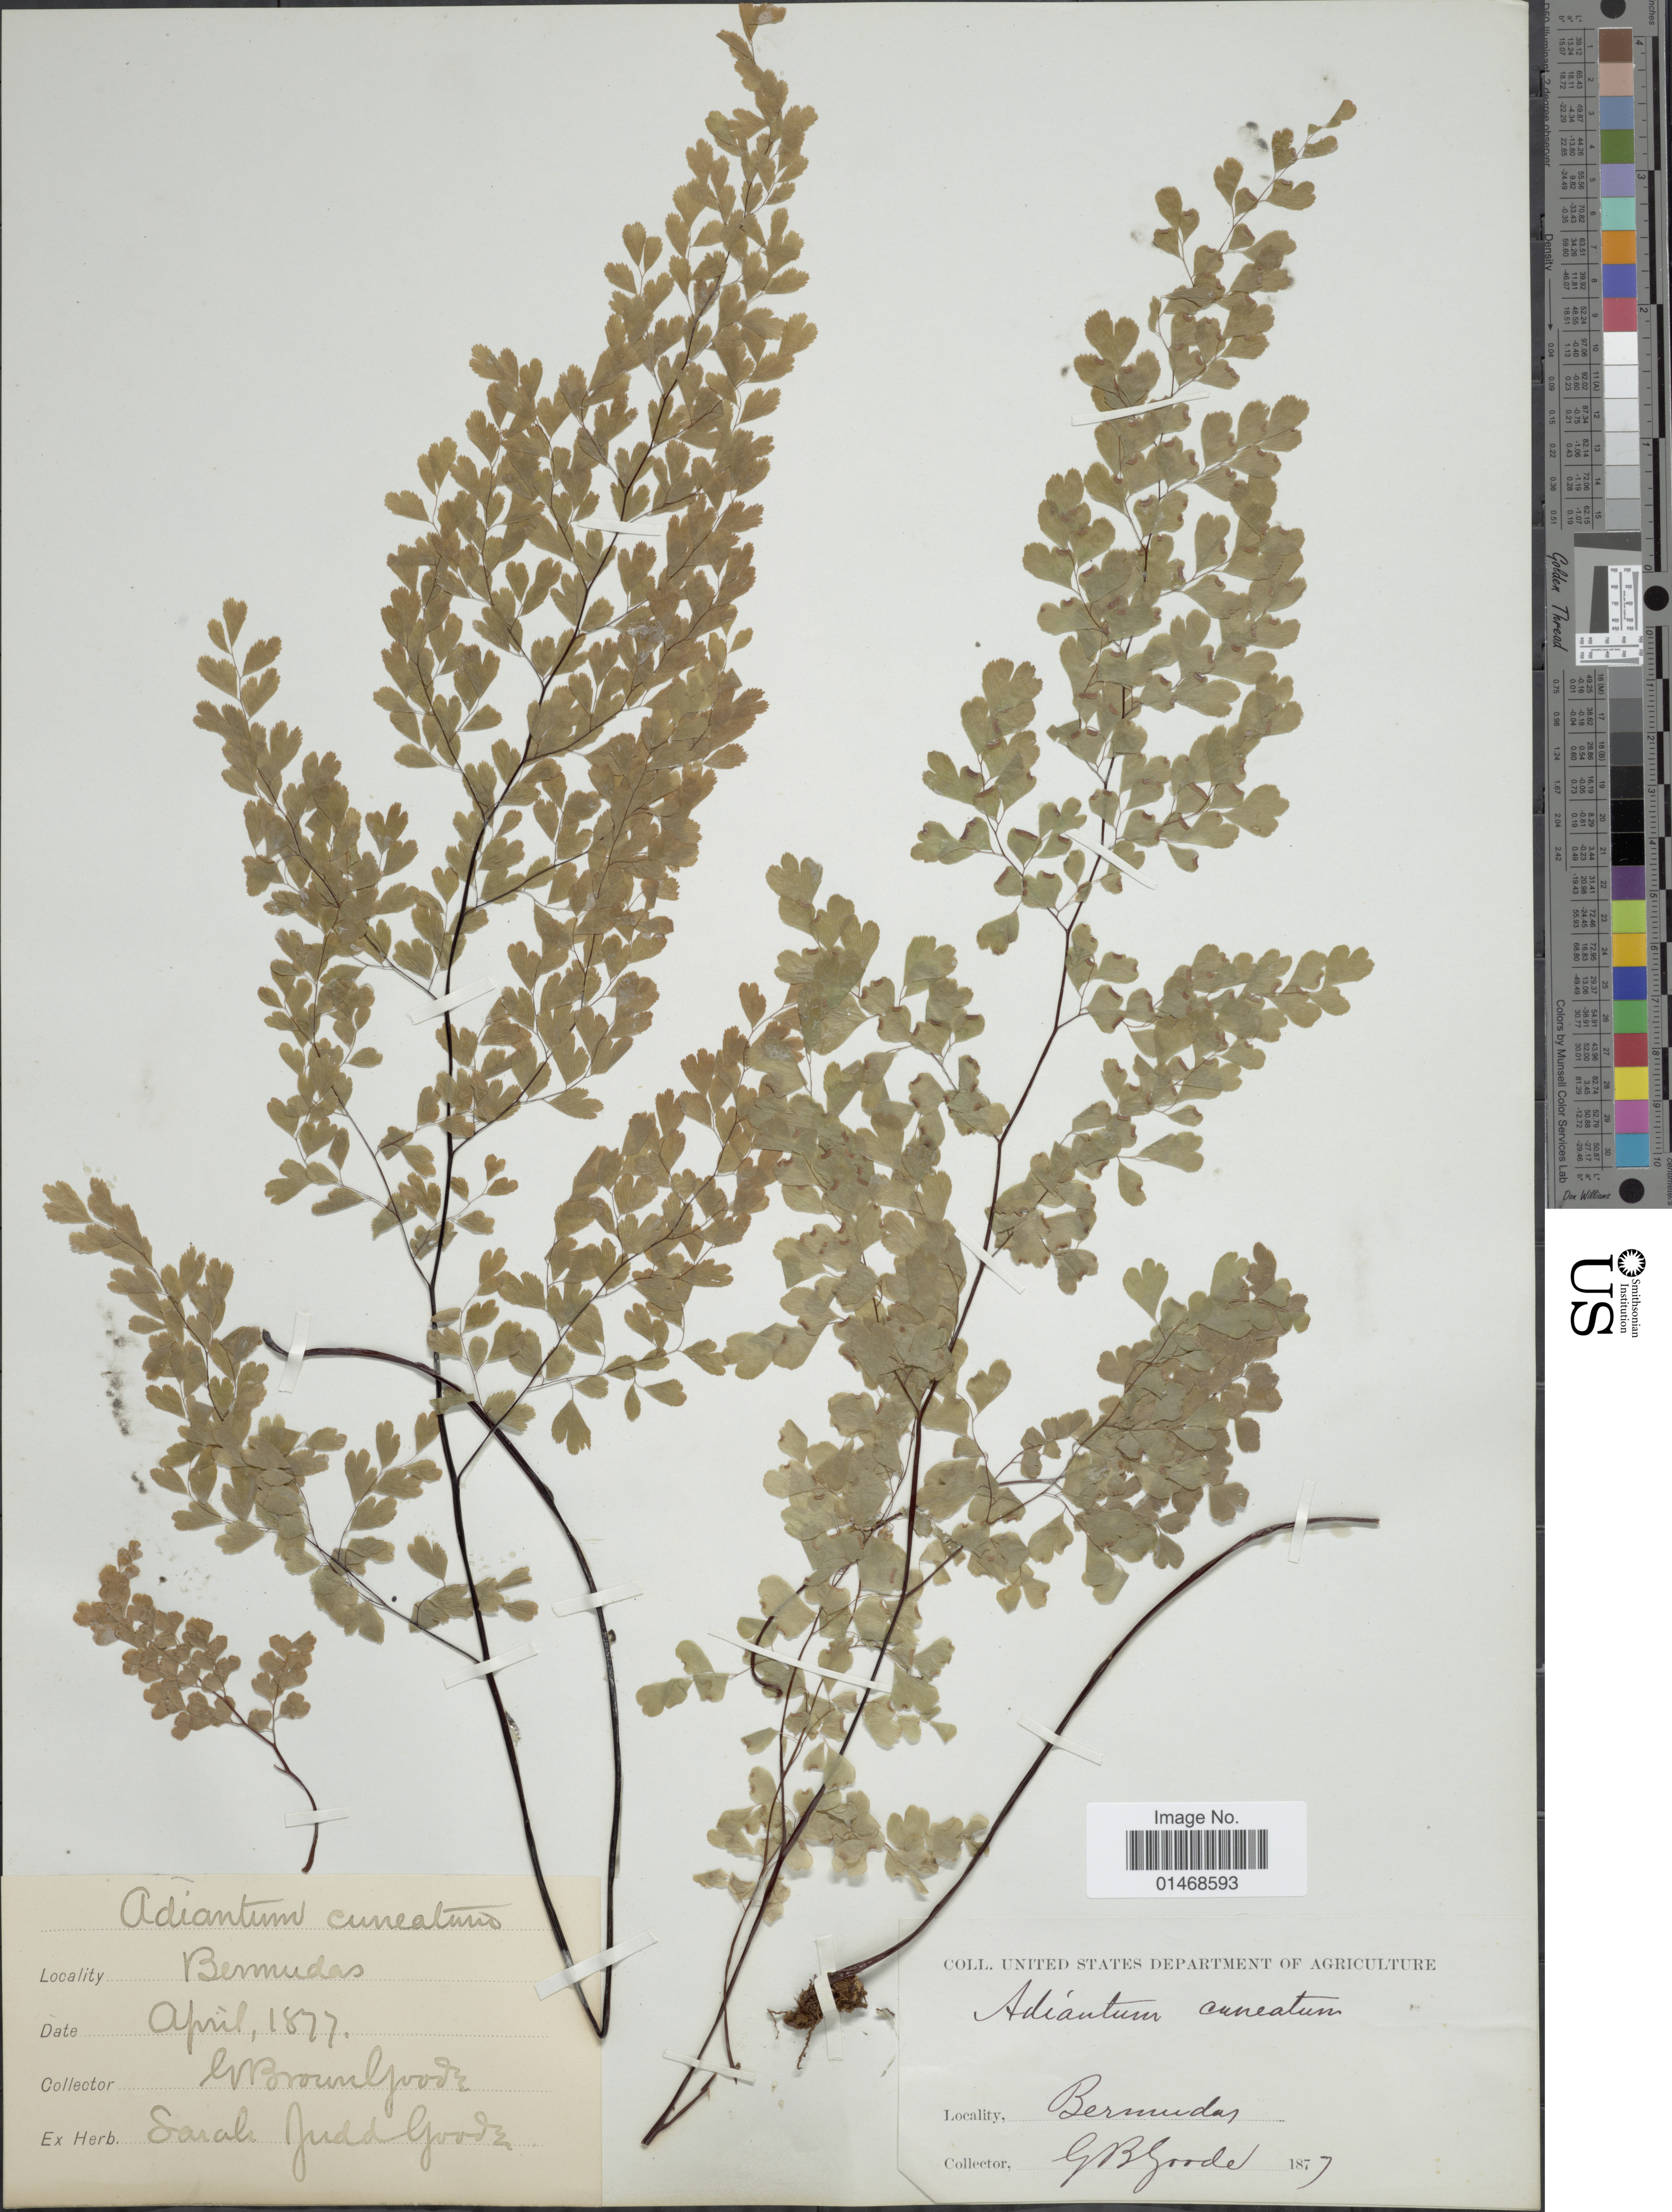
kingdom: Plantae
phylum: Tracheophyta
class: Polypodiopsida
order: Polypodiales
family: Pteridaceae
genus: Adiantum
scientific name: Adiantum bellum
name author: T. Moore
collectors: G. Goode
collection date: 1877-04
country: Bermuda